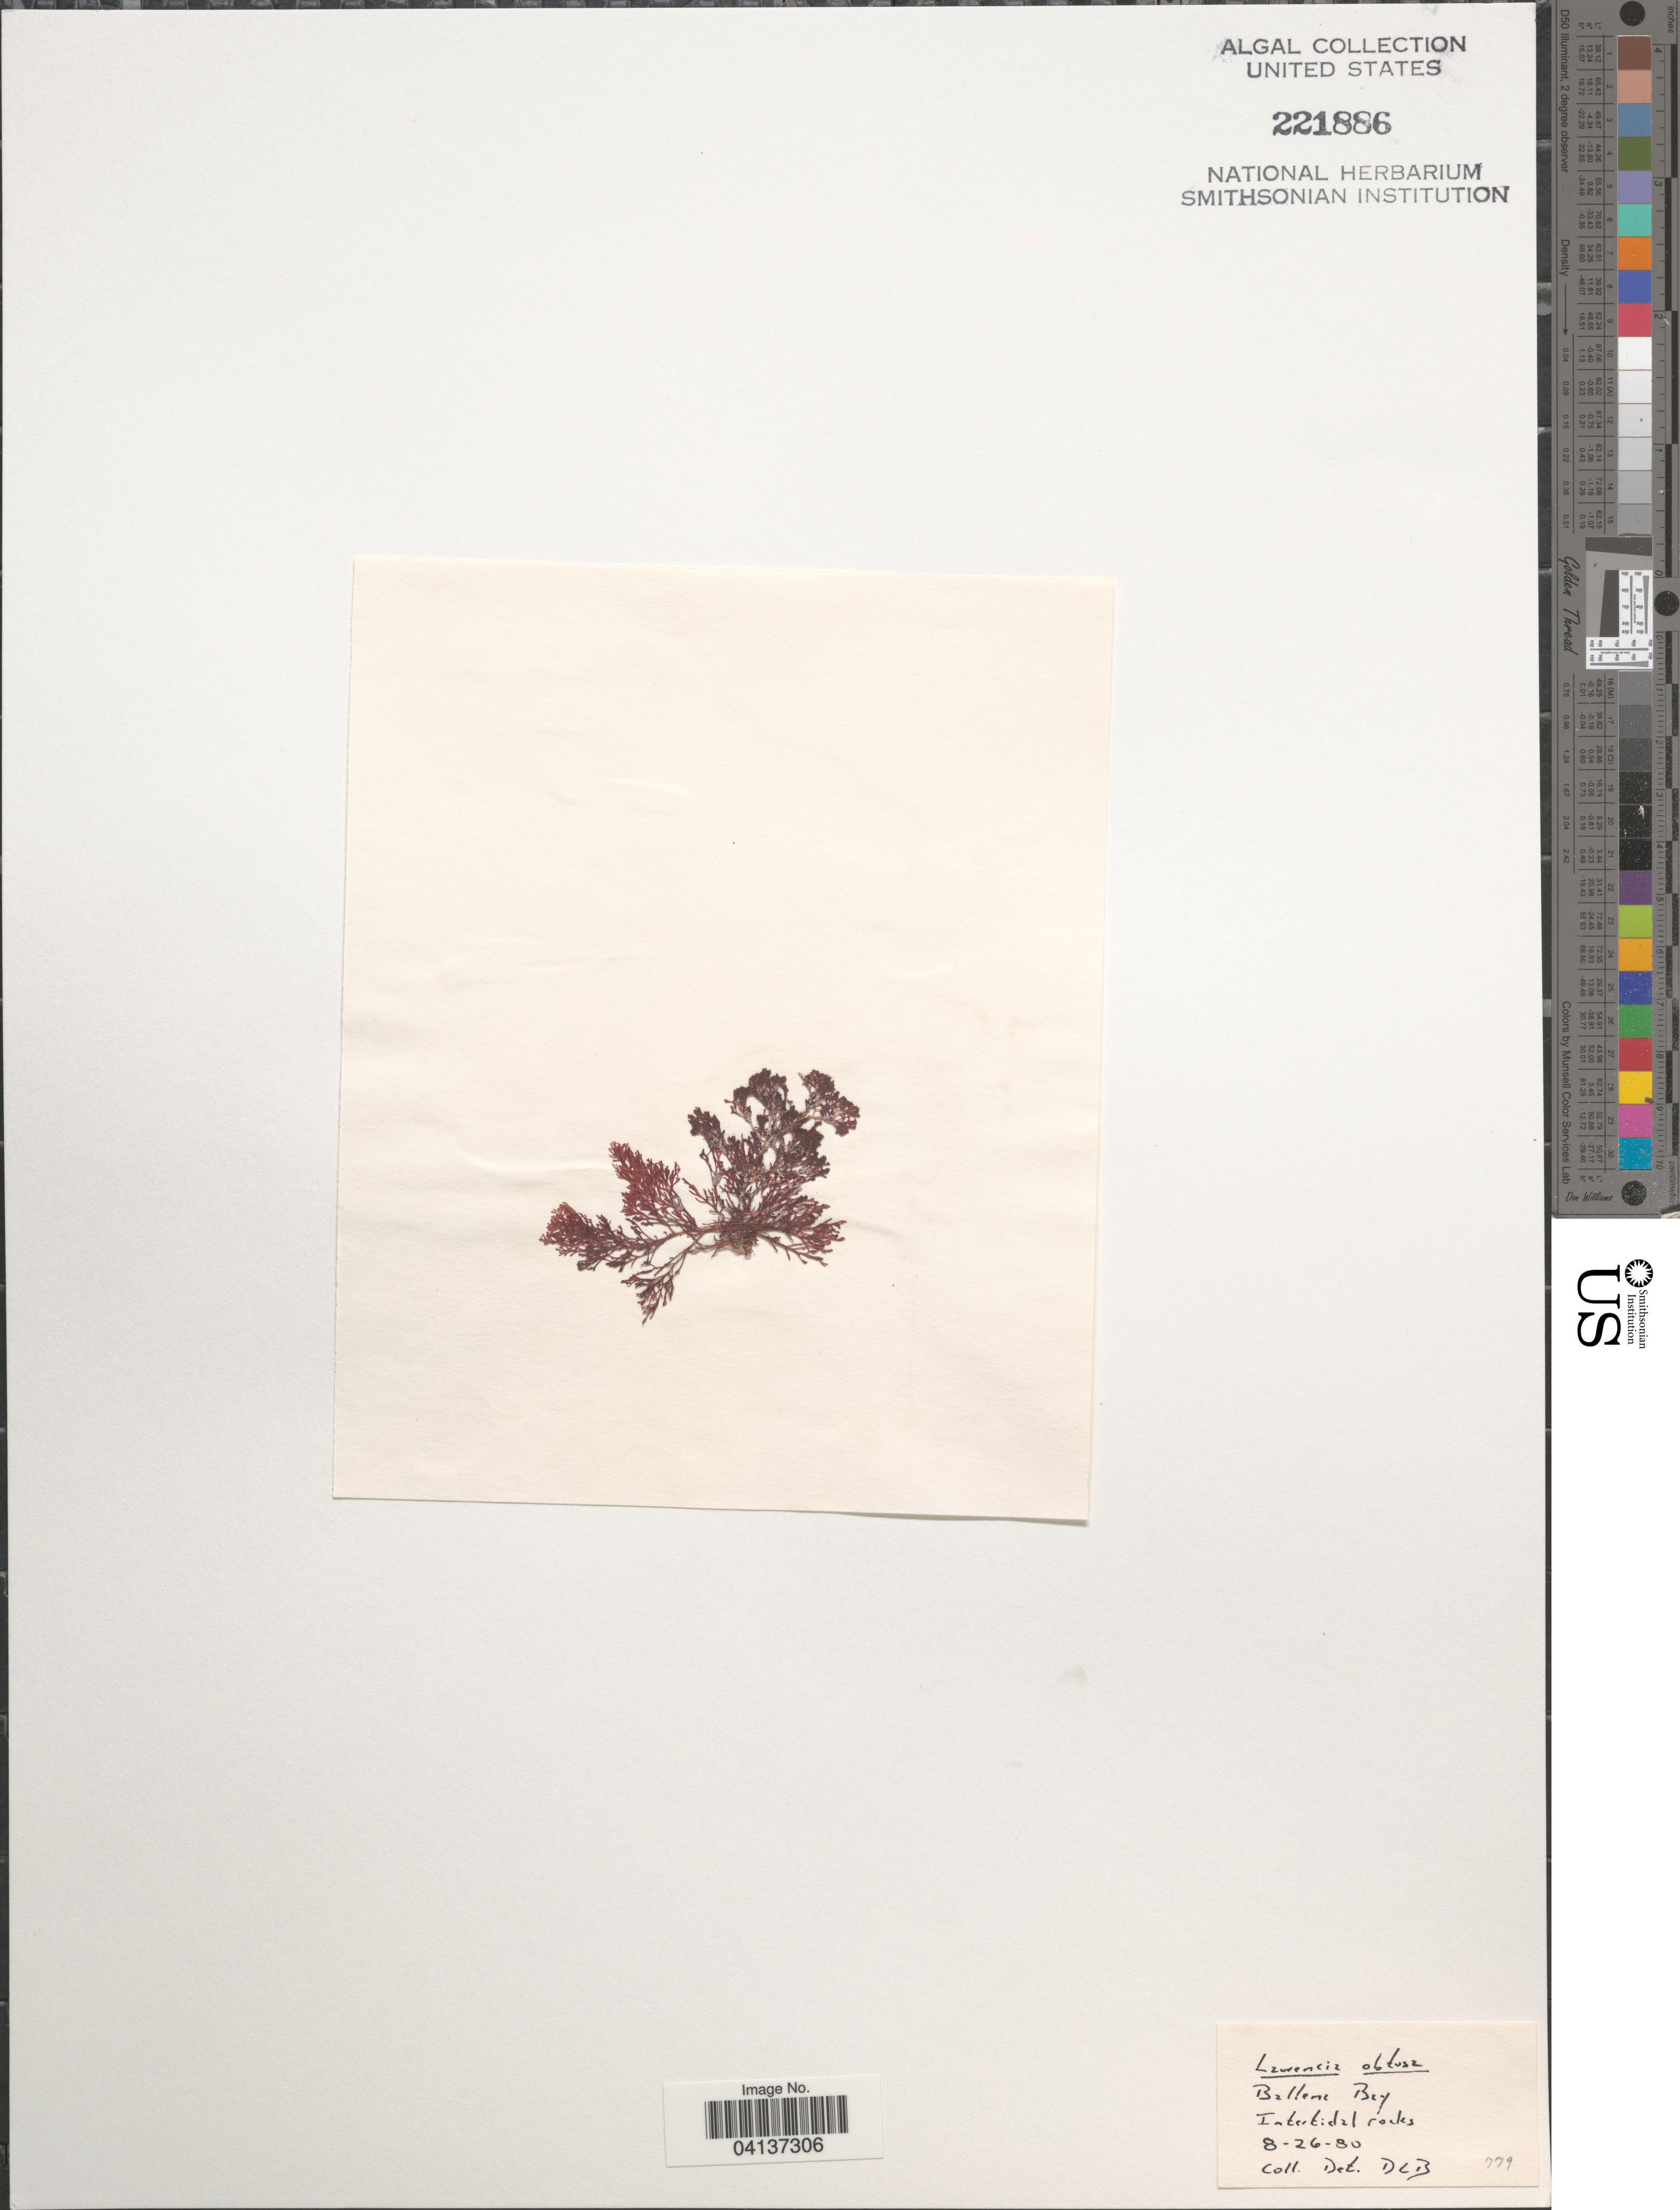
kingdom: Plantae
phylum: Rhodophyta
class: Florideophyceae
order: Ceramiales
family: Rhodomelaceae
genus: Laurencia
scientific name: Laurencia obtusa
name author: (Huds.) J.V.Lamouroux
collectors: D. L. B.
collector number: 779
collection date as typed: Transcribed d/m/y: 26/8/80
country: Puerto Rico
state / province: Guánica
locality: Ballena Bay.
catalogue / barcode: US 221886